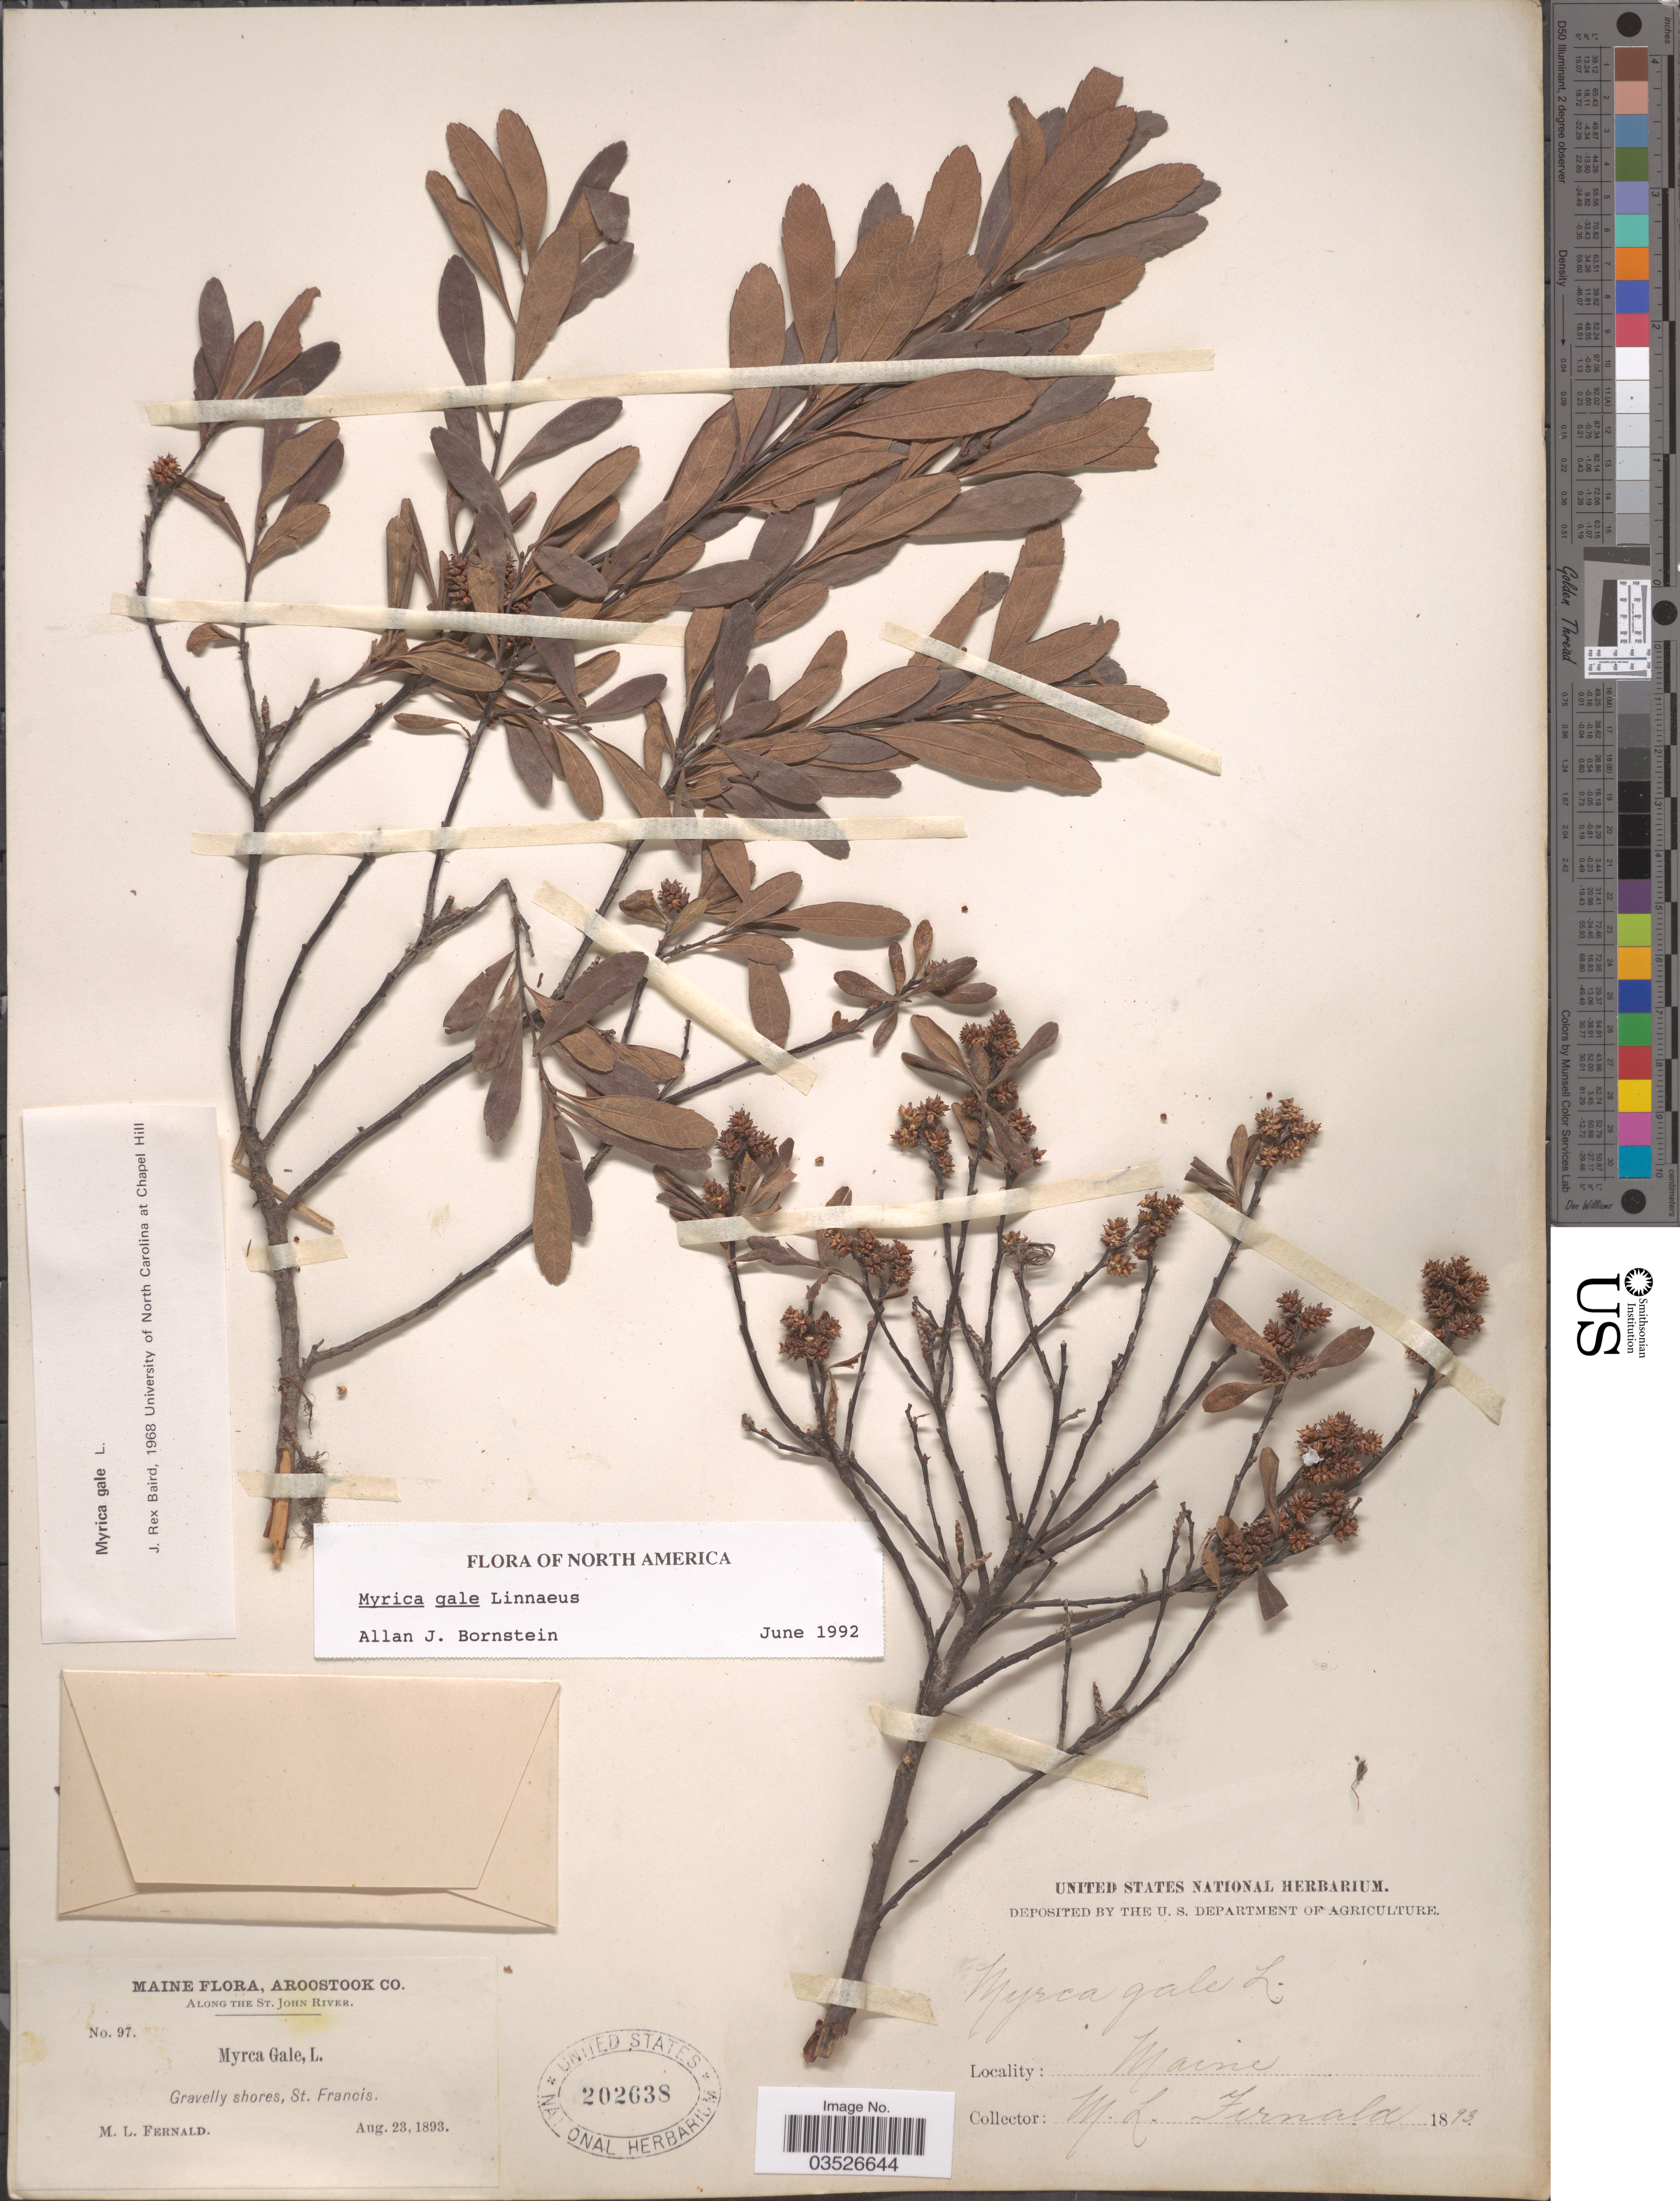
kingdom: Plantae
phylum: Tracheophyta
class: Magnoliopsida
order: Fagales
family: Myricaceae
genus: Myrica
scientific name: Myrica gale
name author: L.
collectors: M. L. Fernald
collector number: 97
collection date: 1893-08-23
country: United States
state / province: Maine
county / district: Aroostook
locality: Along the St. John River. St. Francis.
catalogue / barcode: US 202638